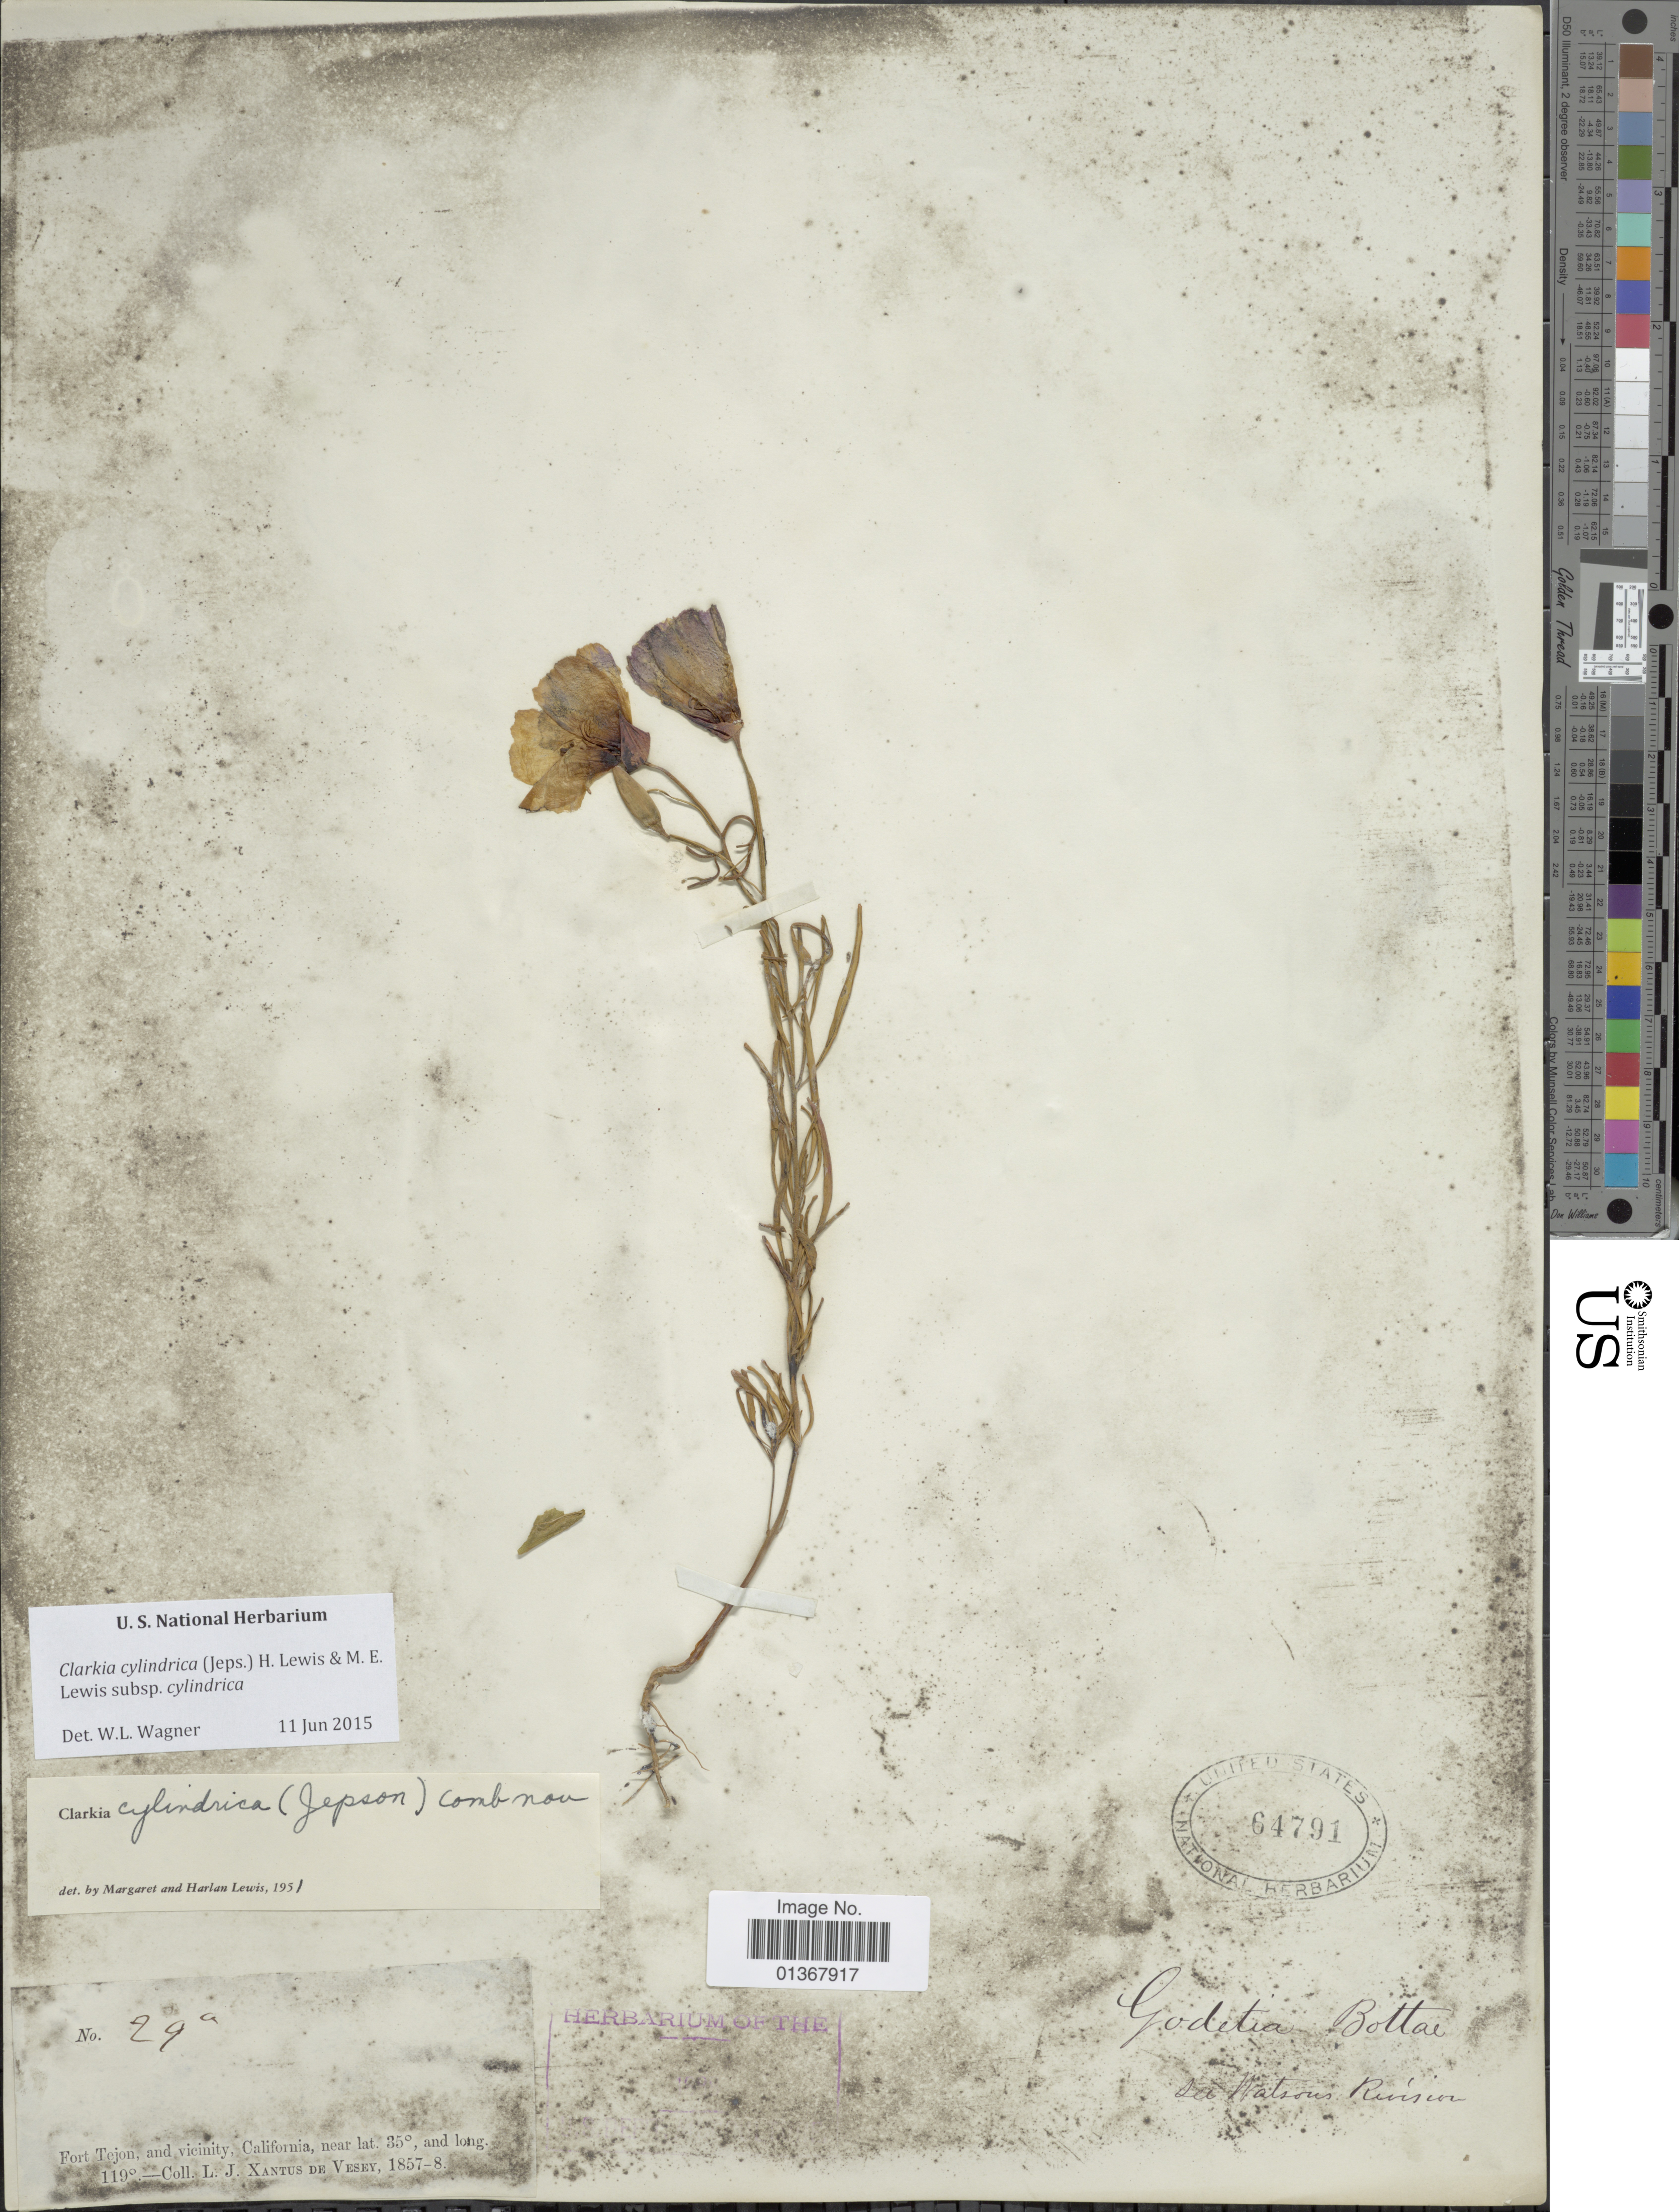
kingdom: Plantae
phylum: Tracheophyta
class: Magnoliopsida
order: Myrtales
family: Onagraceae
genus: Clarkia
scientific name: Clarkia cylindrica subsp. cylindrica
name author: (Jeps.) F. H. Lewis & M.R. Lewis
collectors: L. Xantus de Vesey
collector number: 29a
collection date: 1857/1858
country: United States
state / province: California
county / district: Kern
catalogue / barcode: US 64791